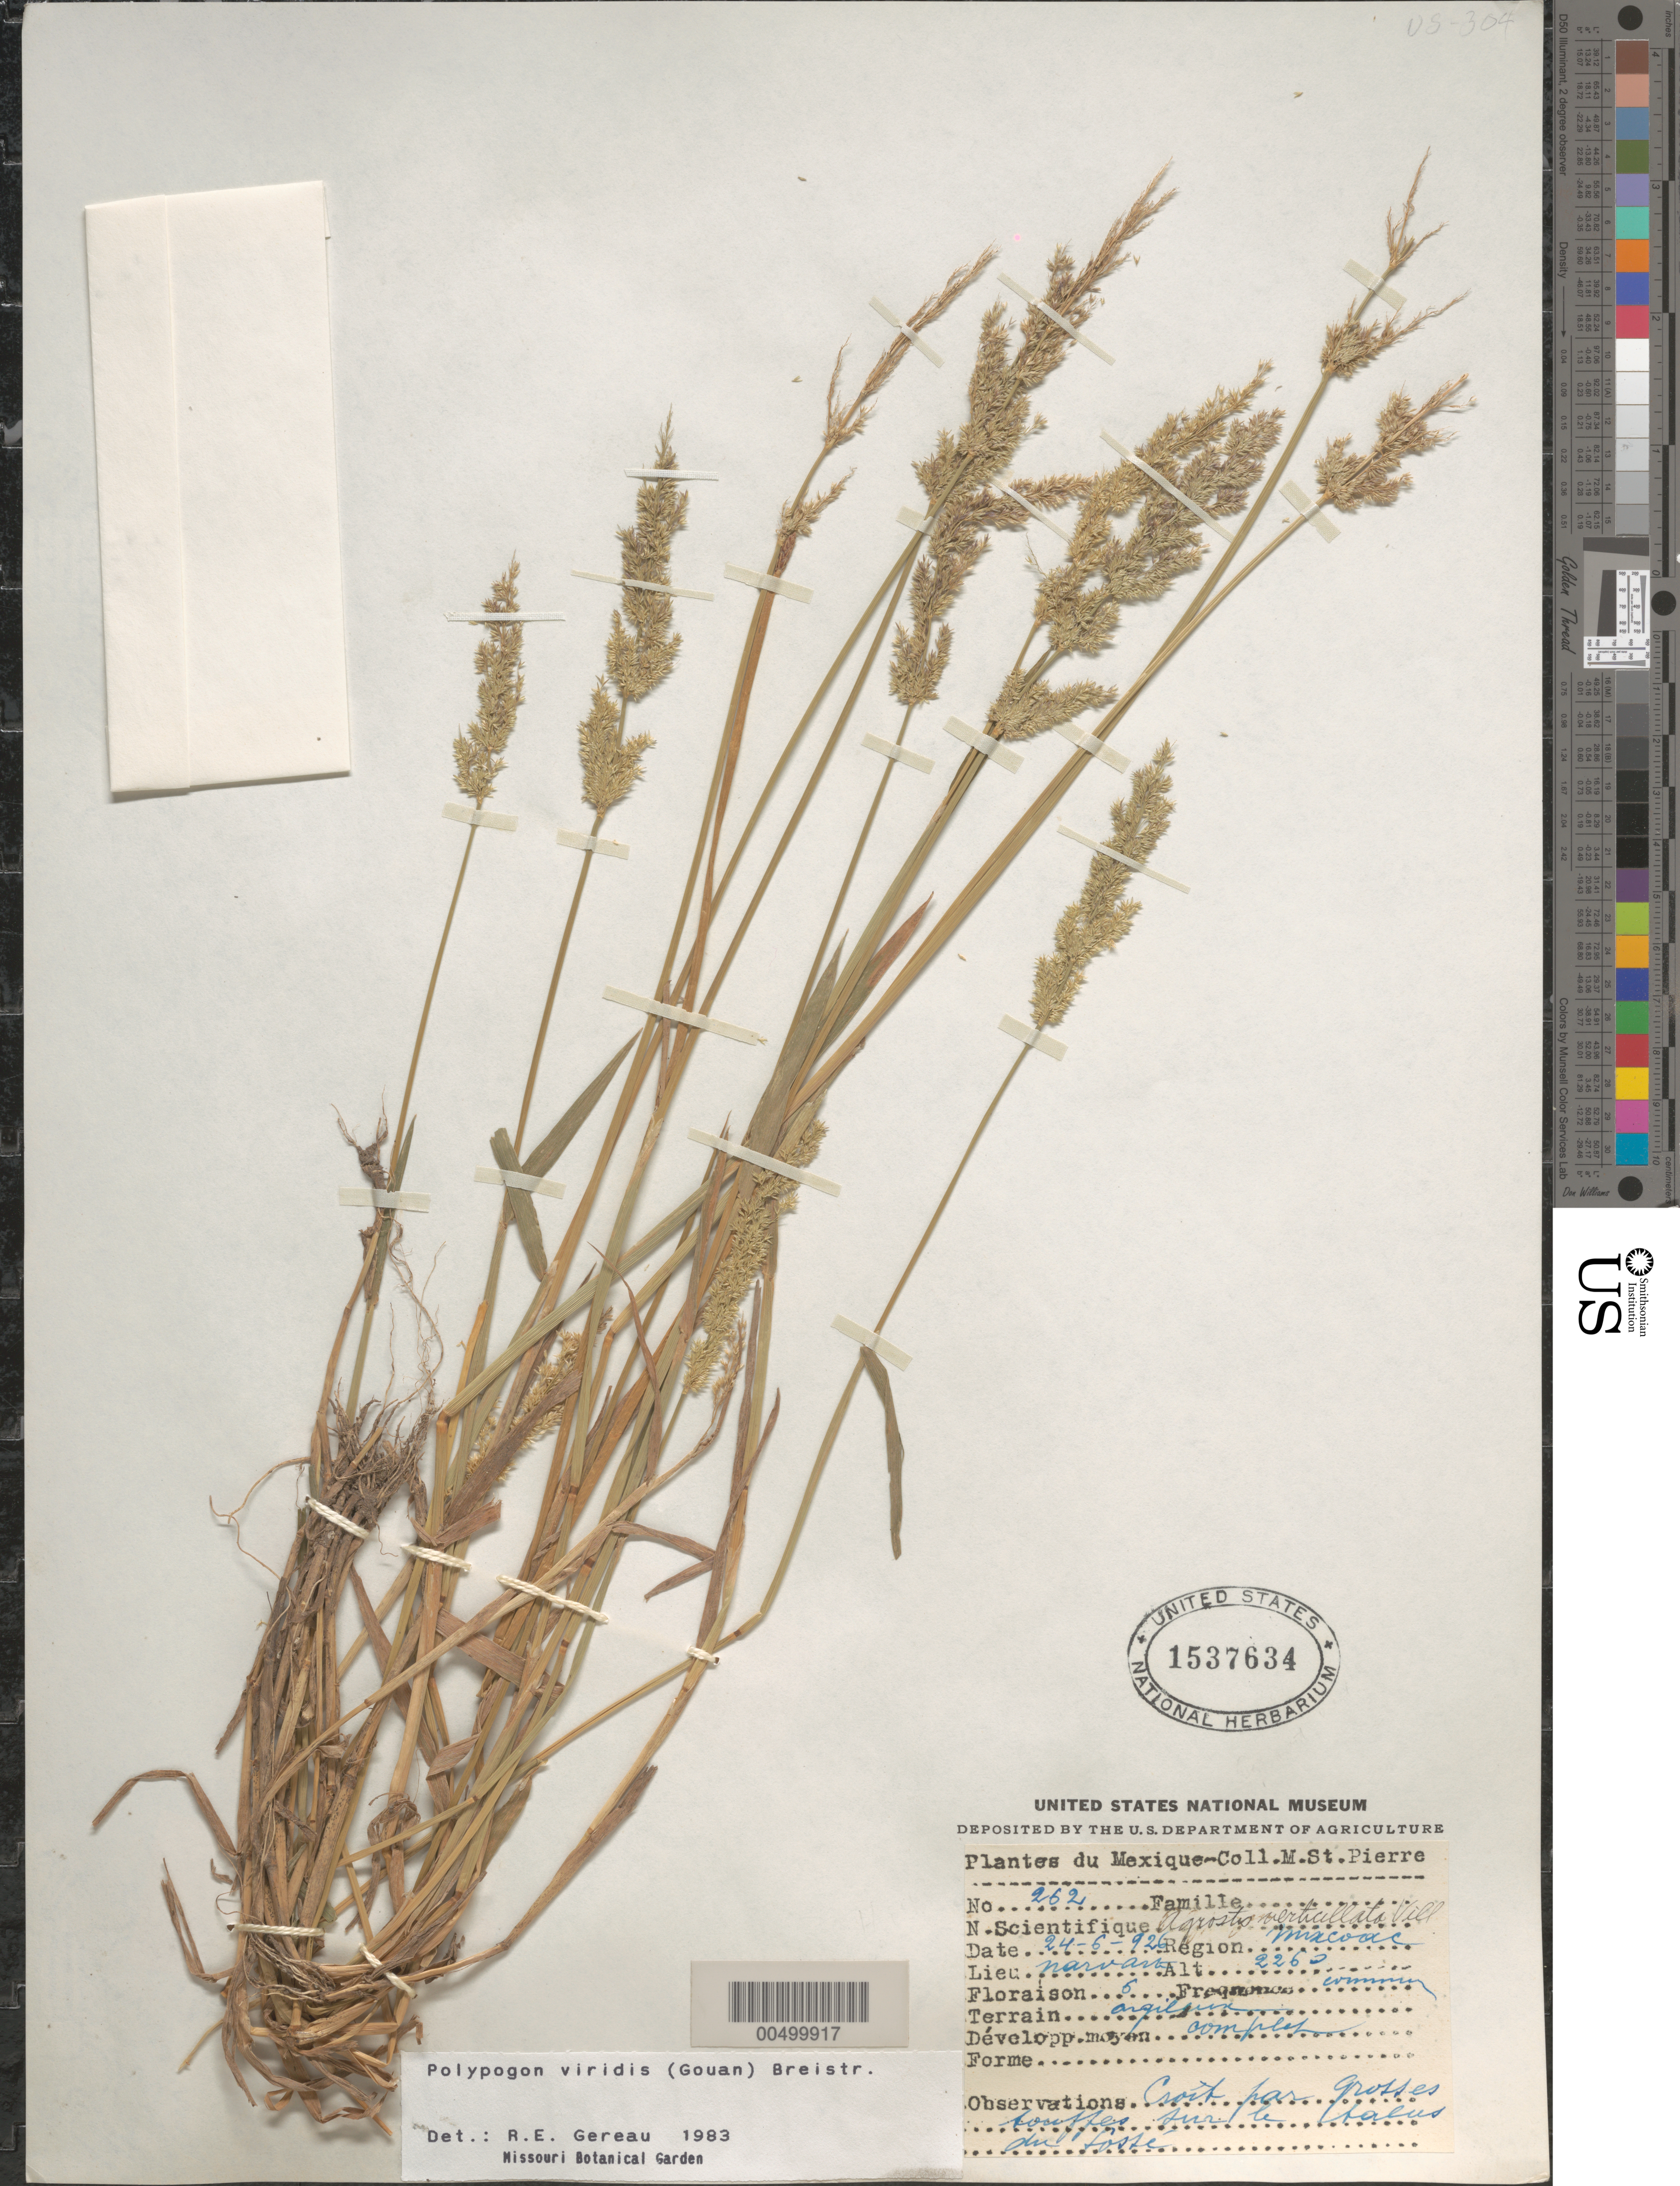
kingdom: Plantae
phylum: Tracheophyta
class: Liliopsida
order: Poales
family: Poaceae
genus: Polypogon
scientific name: Polypogon viridis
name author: (Gouan) Breistroffer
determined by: Gereau, R. E.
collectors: M. Saint-Pierre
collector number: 262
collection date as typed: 24 Jun 1926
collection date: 1926-06-24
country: Mexico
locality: Mixcoac, Narvarte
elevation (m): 2260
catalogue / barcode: US 1537634